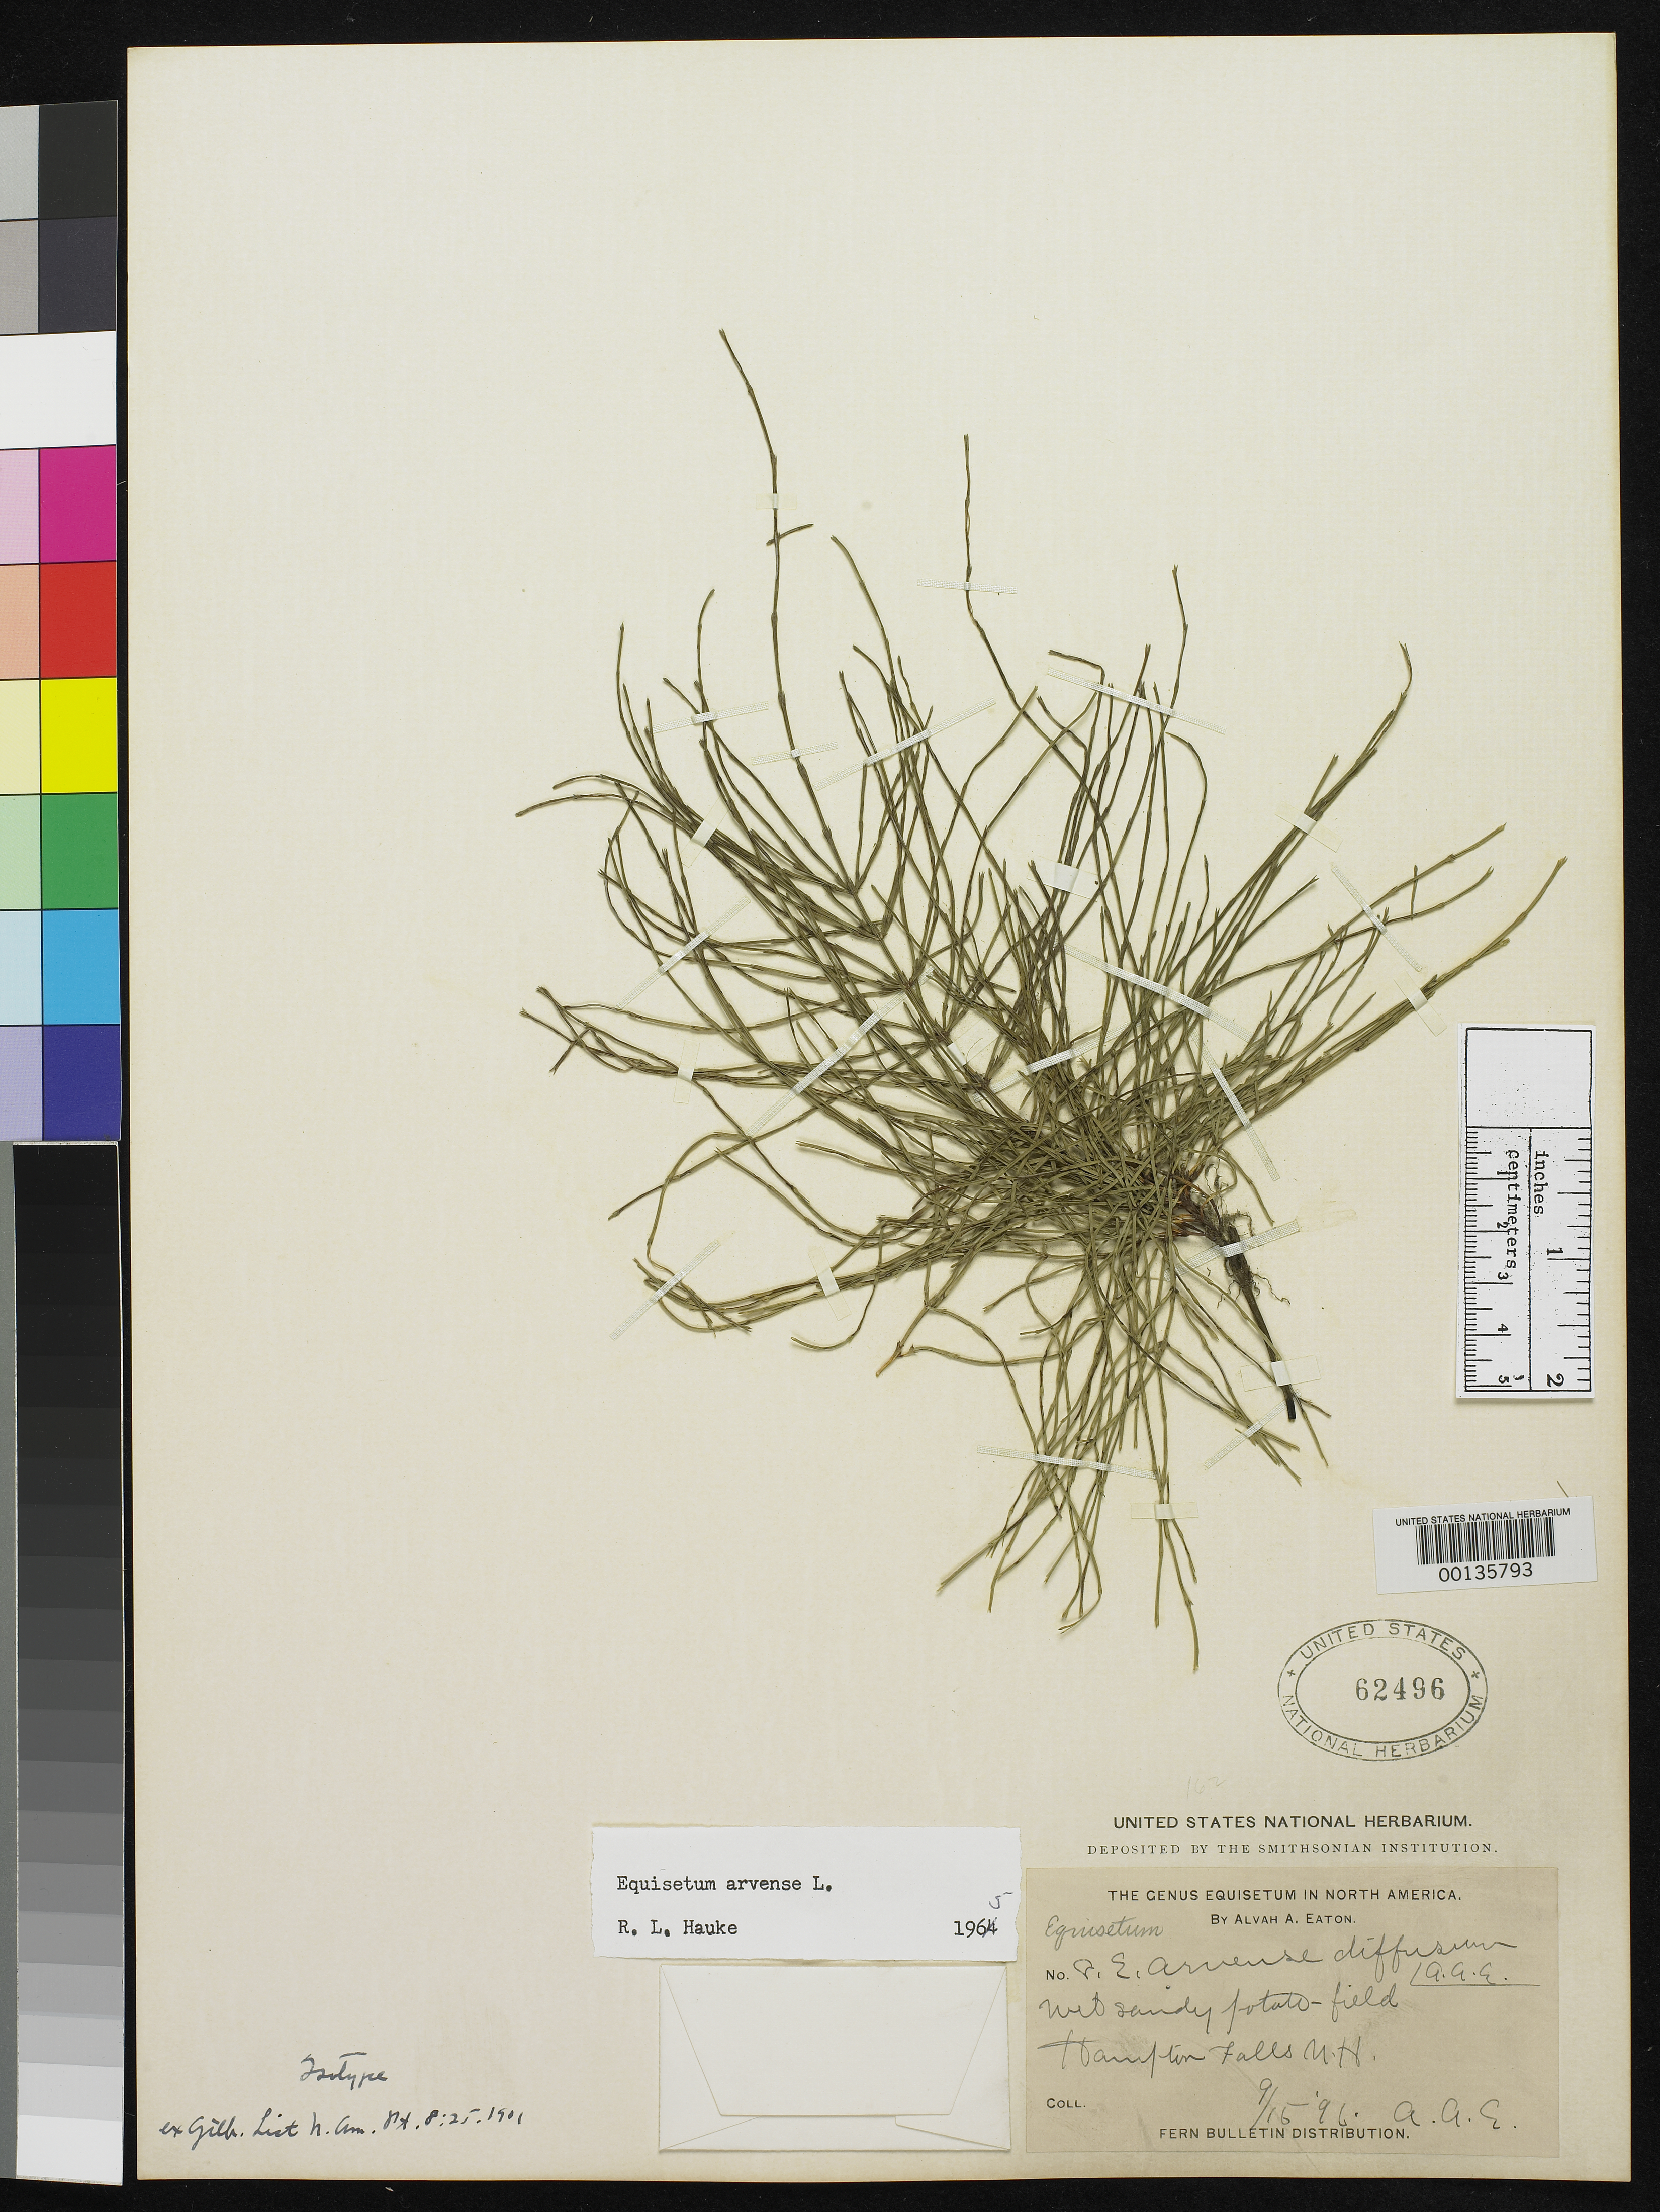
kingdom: Plantae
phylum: Tracheophyta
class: Polypodiopsida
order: Equisetales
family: Equisetaceae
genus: Equisetum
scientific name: Equisetum arvense subsp. diffusum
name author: A.A. Eaton ex Gilbert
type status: Type Collection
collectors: A. A. Eaton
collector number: Eaton Equiset. Distr. 8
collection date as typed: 16 Sep 1896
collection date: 1896-09-16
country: United States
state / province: New Hampshire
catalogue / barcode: US 62496